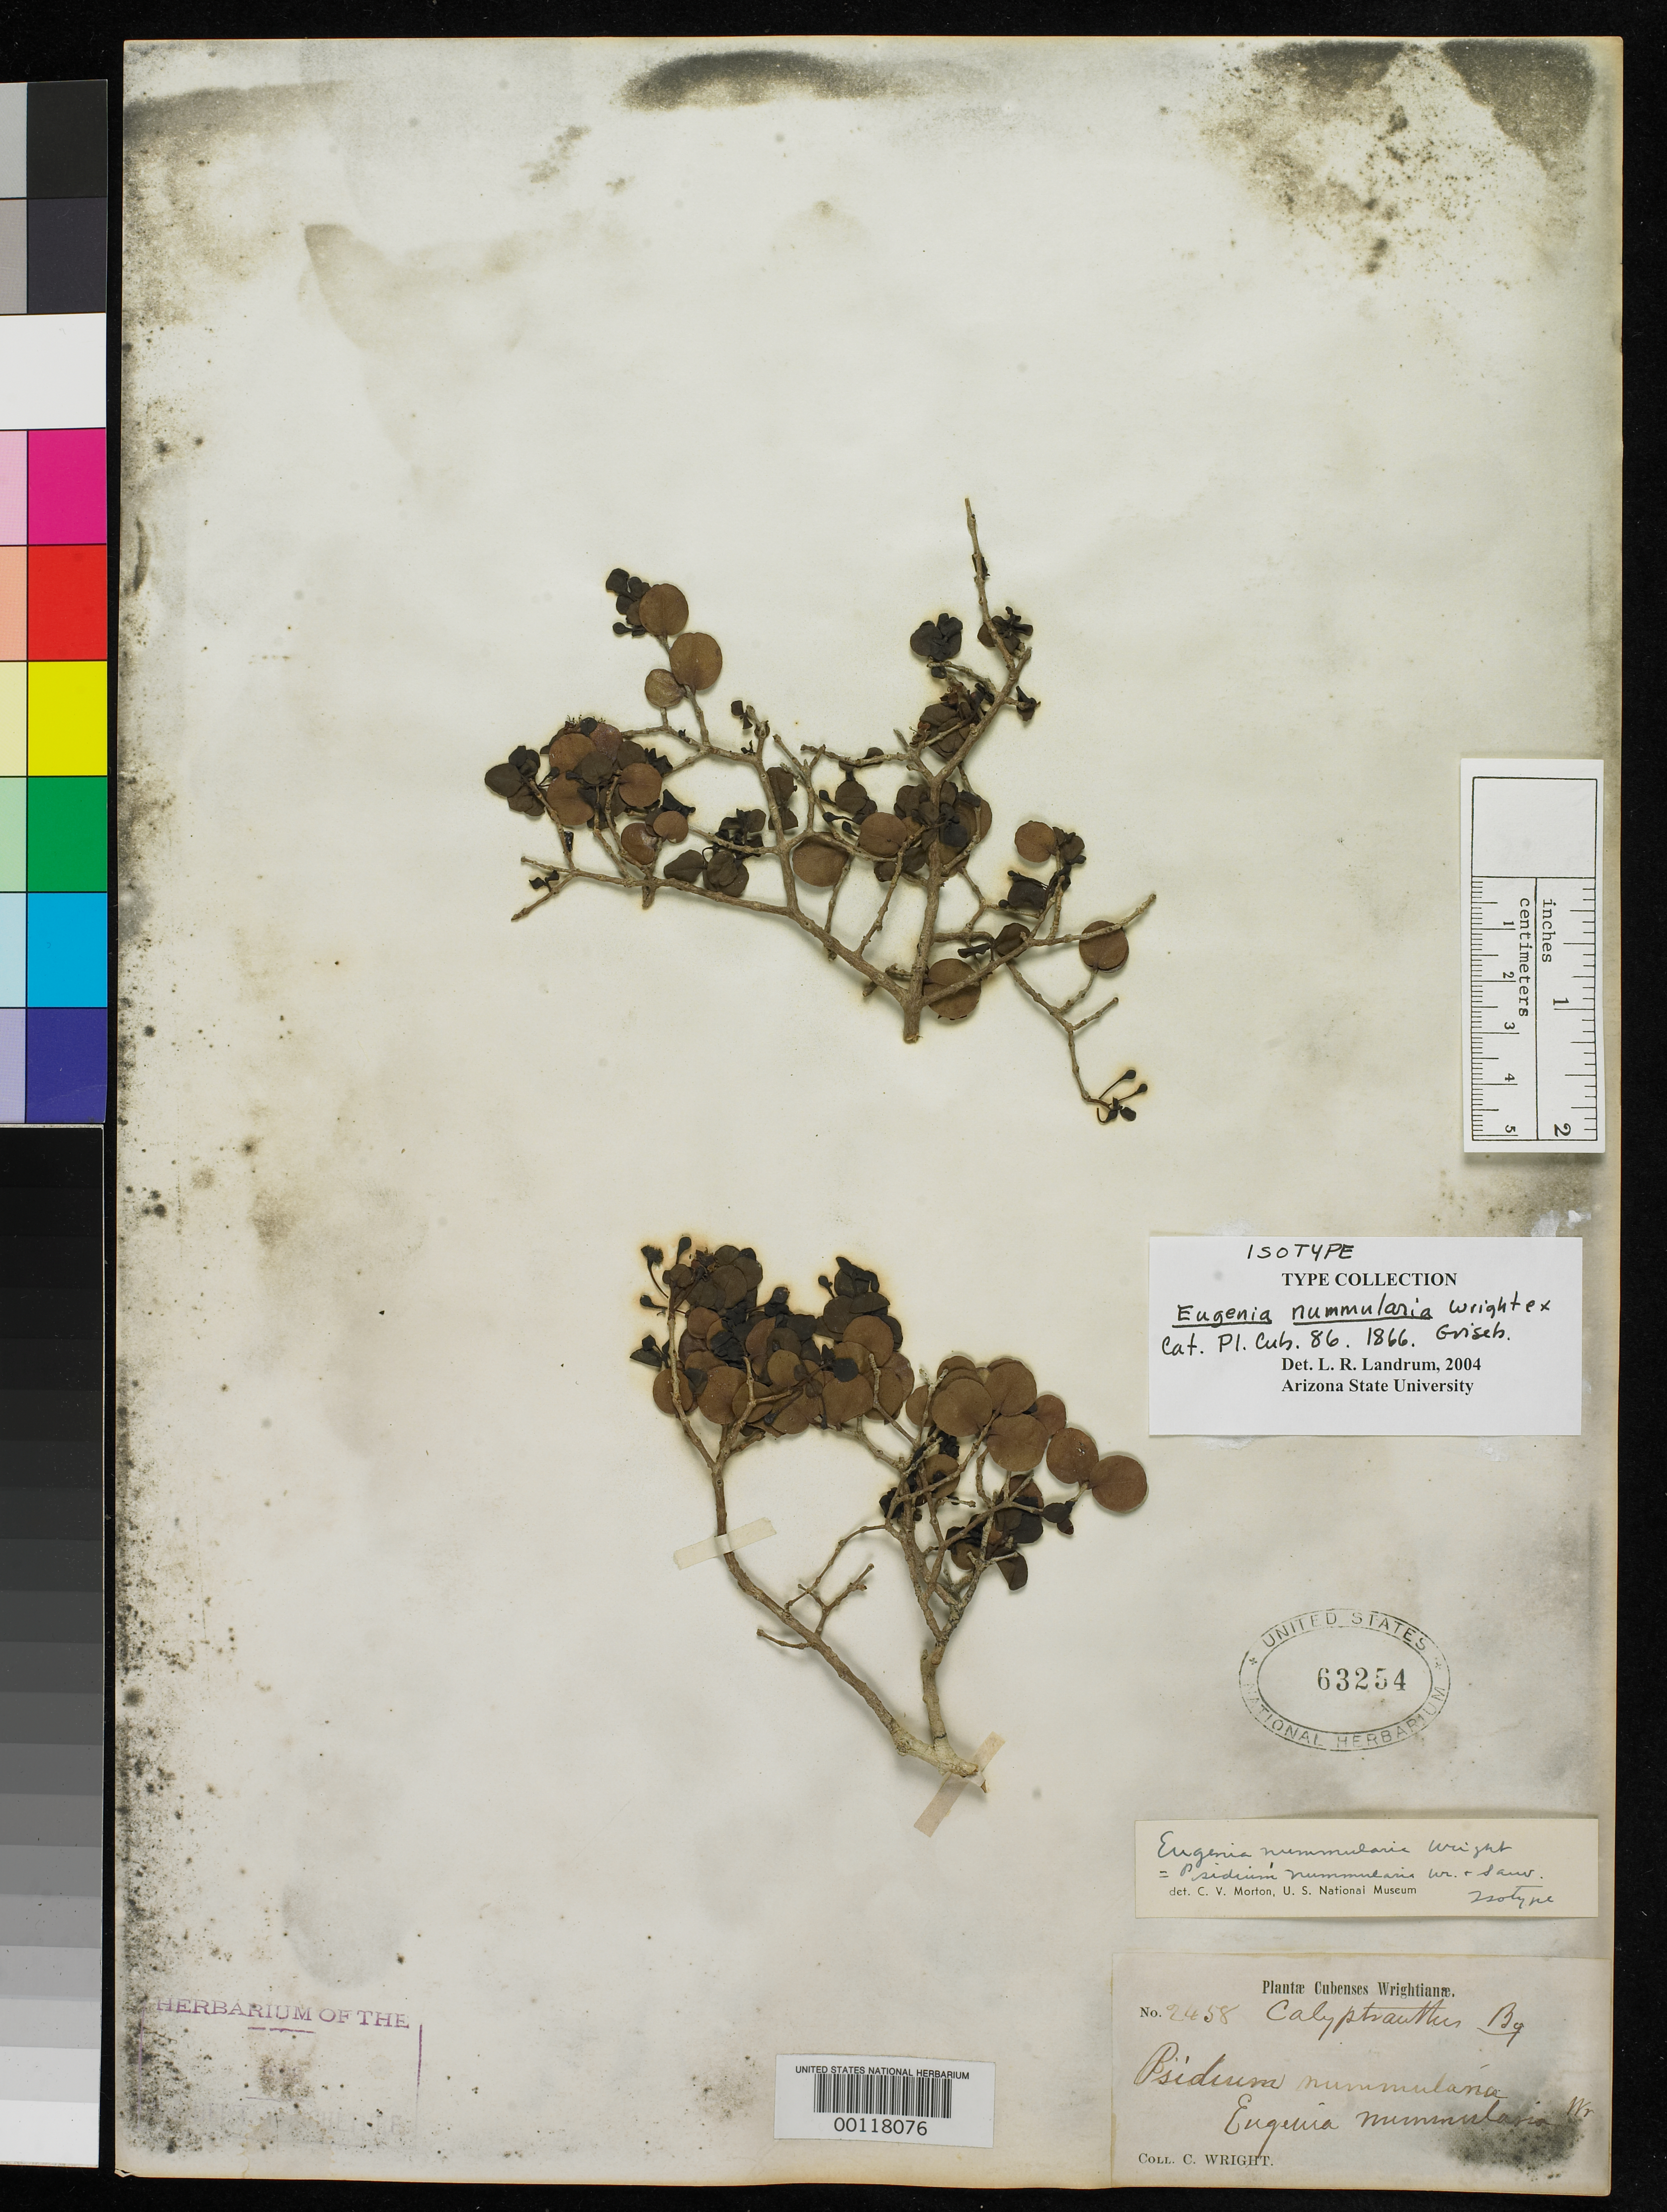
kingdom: Plantae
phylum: Tracheophyta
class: Magnoliopsida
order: Myrtales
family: Myrtaceae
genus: Eugenia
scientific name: Eugenia nummularia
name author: C. Wright in Griseb.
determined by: Landrum, L. R.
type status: Isotype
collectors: C. Wright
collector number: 2458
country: Cuba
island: Greater Antilles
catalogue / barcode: US 63254